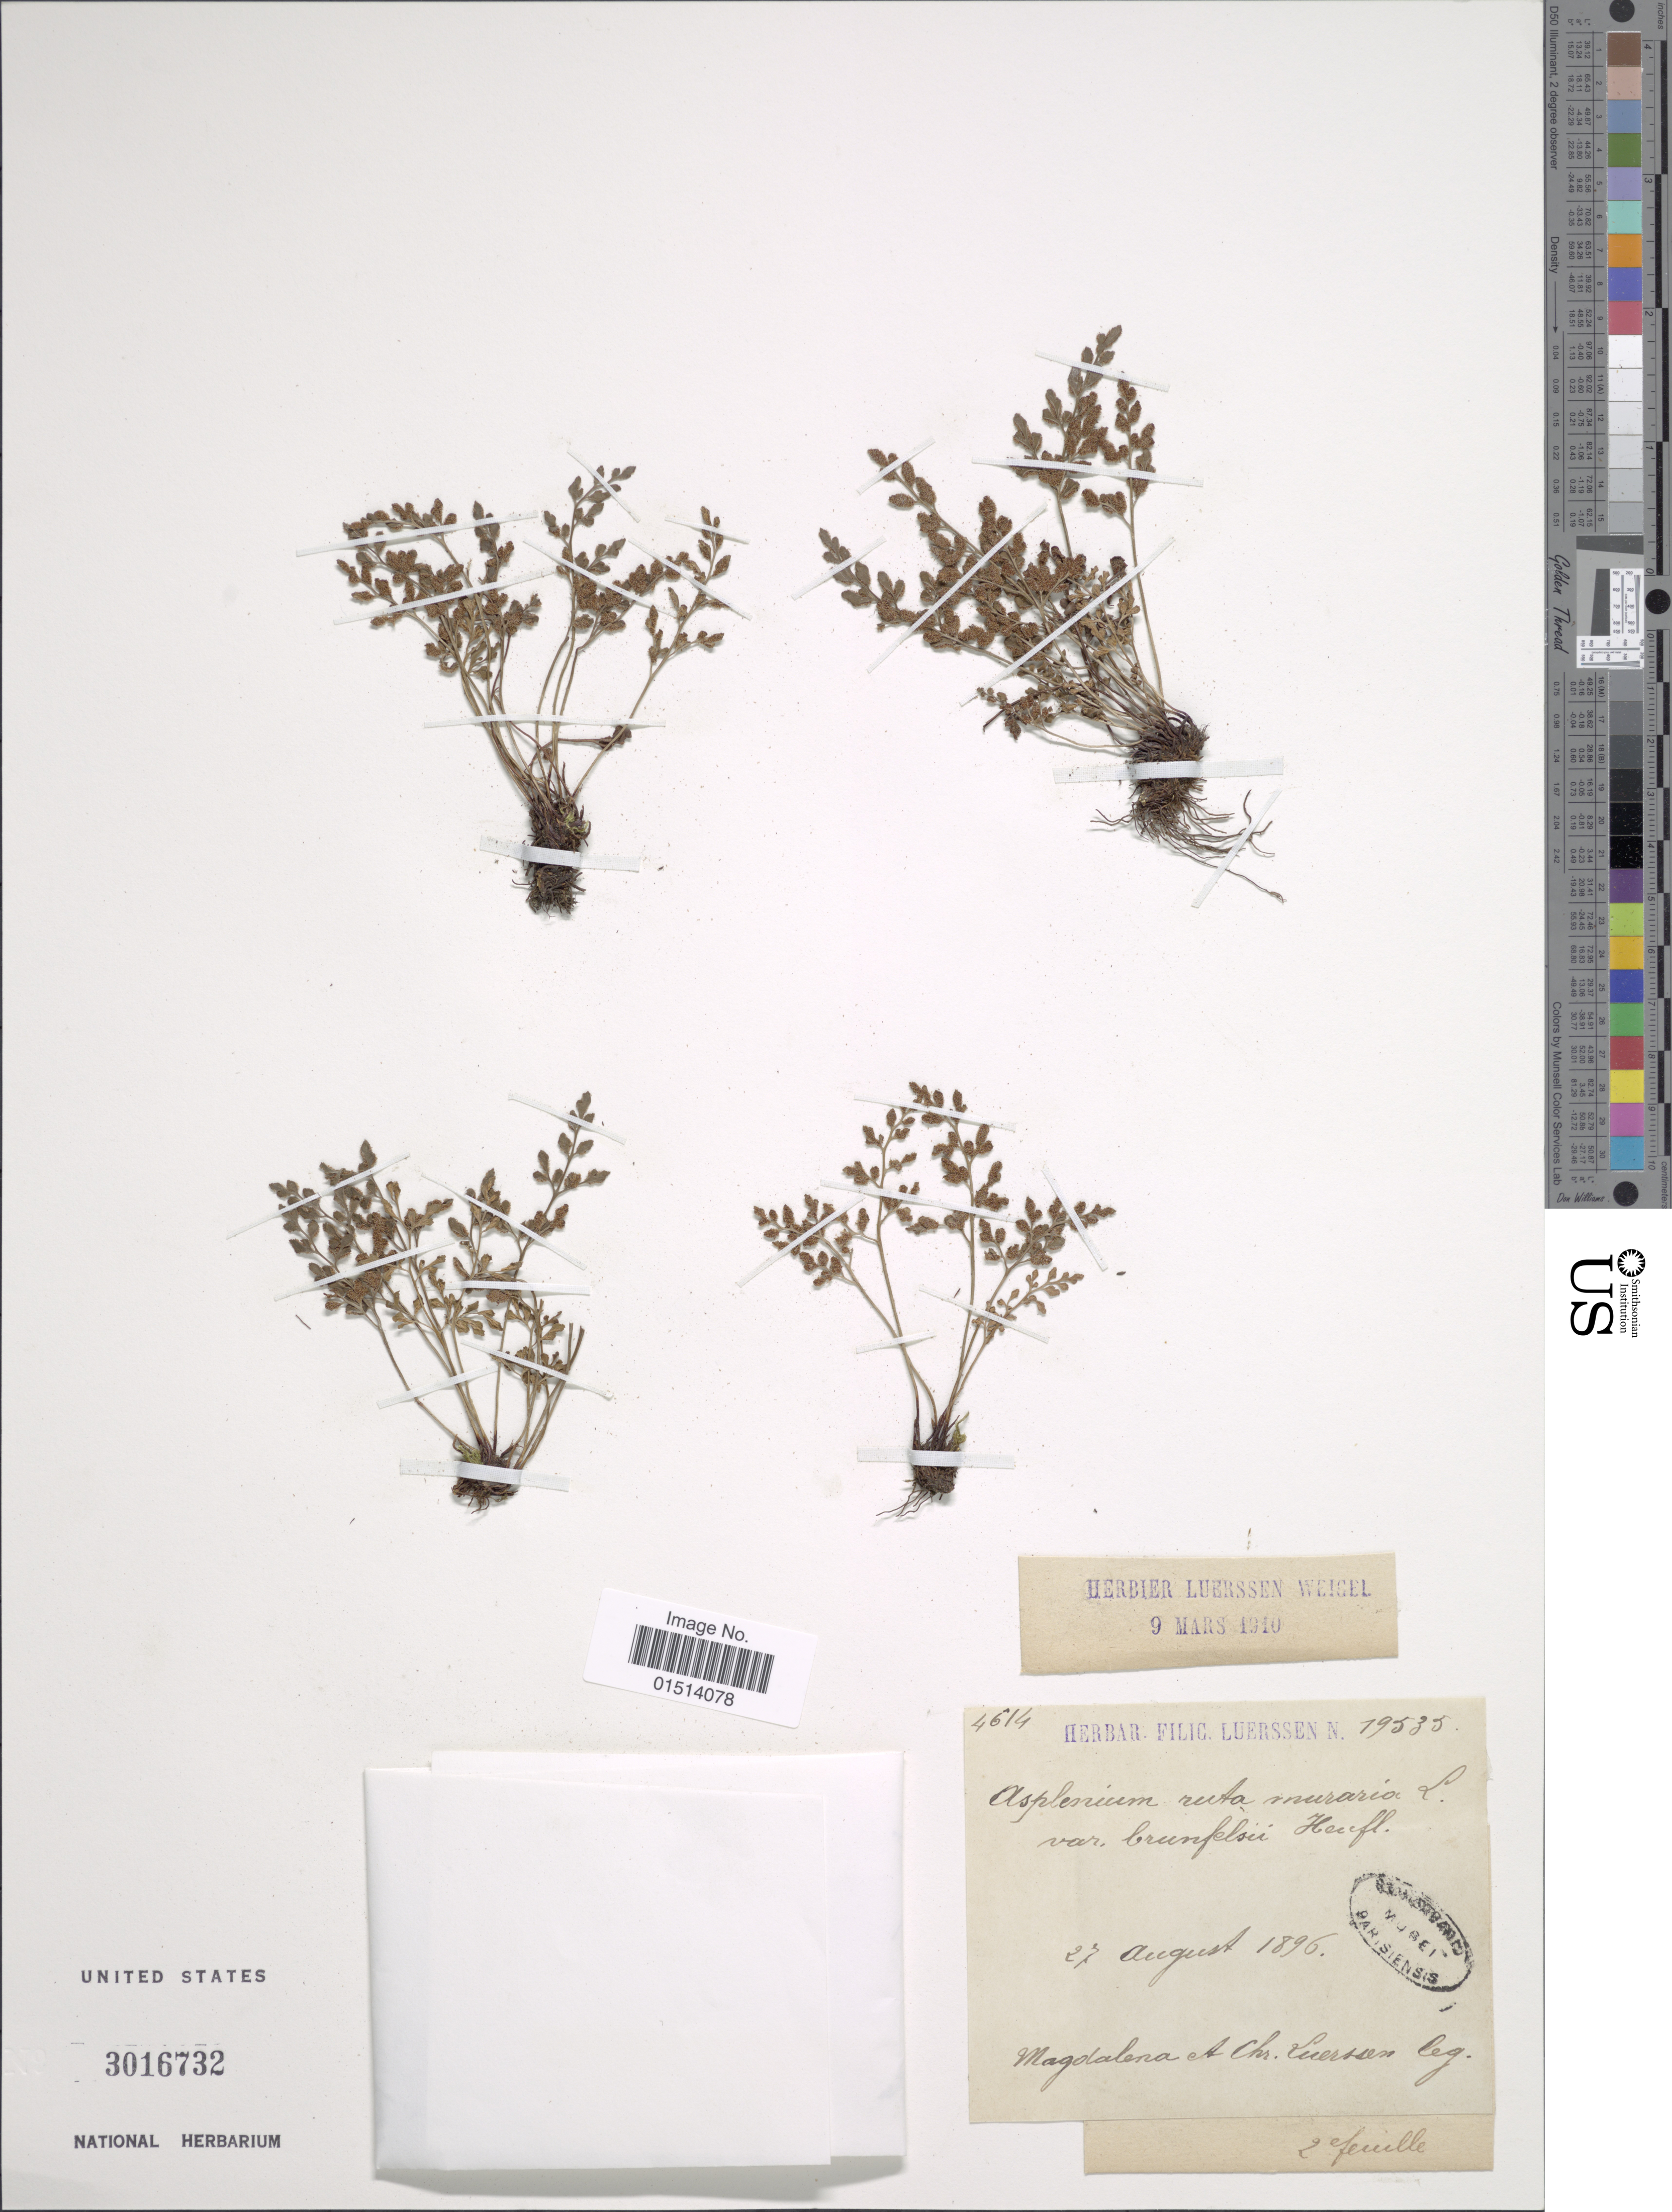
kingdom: Plantae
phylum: Tracheophyta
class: Polypodiopsida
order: Polypodiales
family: Aspleniaceae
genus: Asplenium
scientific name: Asplenium ruta-muraria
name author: L.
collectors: C. Luerssen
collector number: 4614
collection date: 1896-08-27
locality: Magdalena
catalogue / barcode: US 3016732